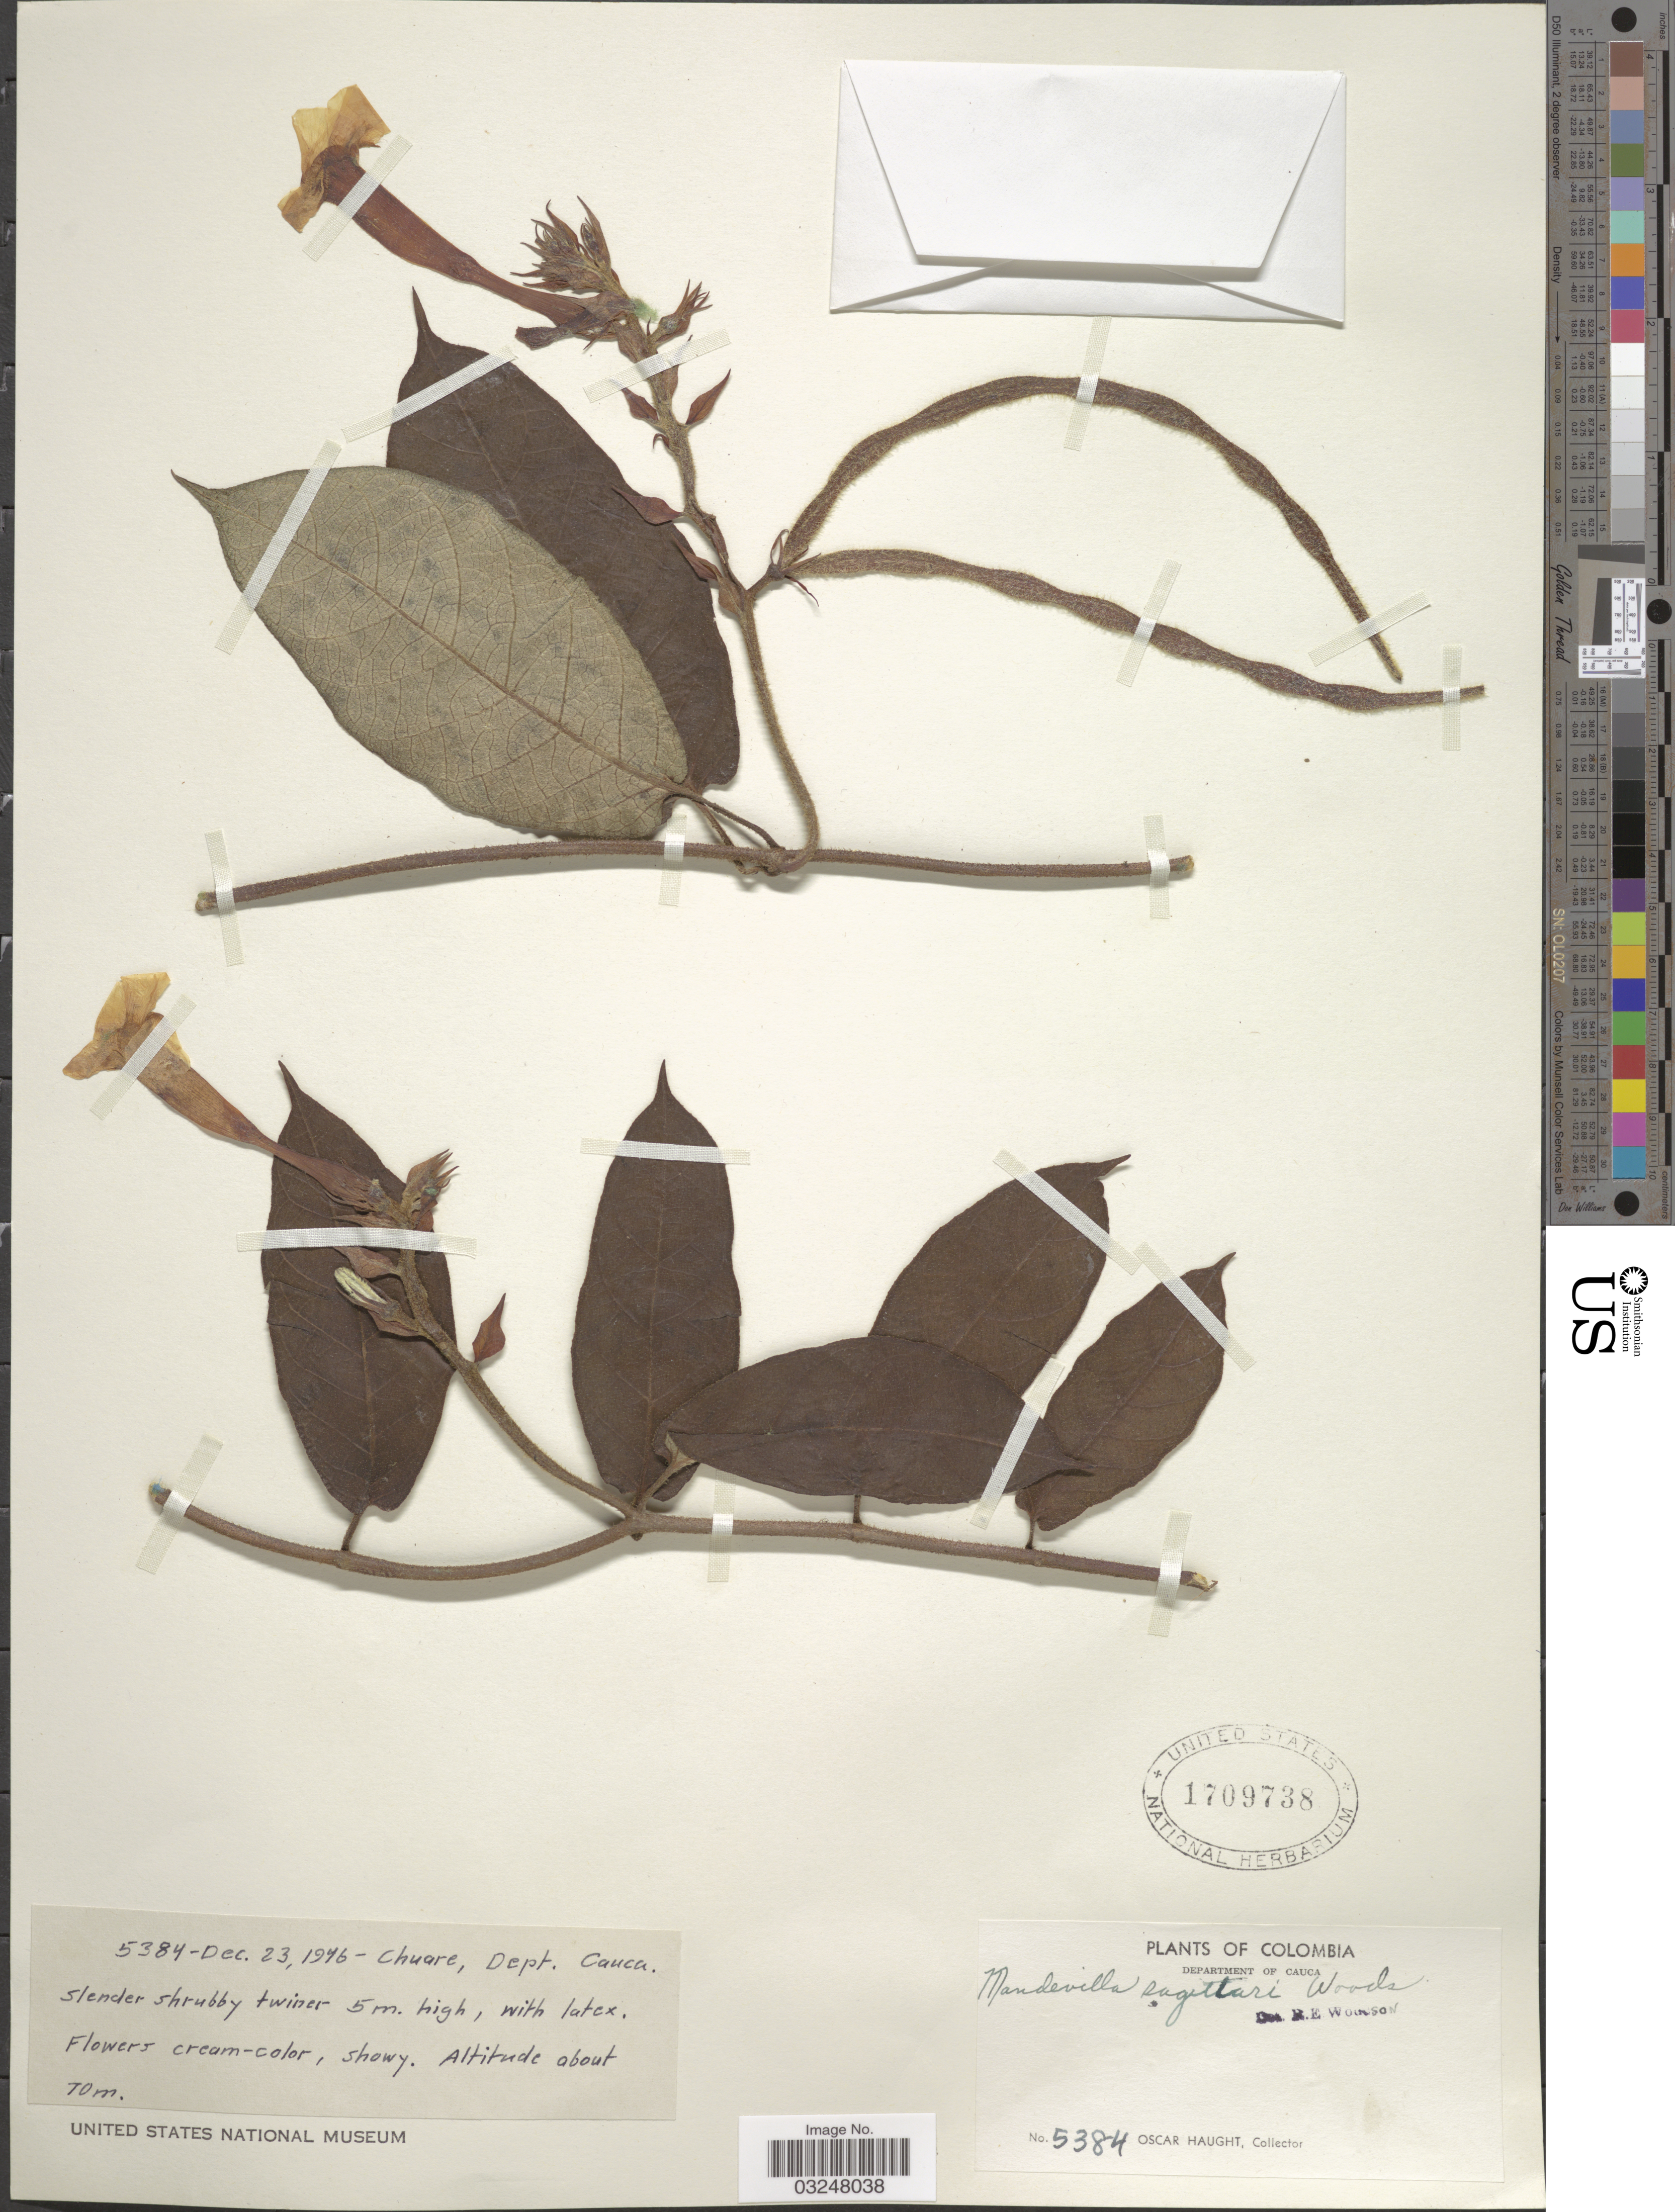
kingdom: Plantae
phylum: Tracheophyta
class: Magnoliopsida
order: Gentianales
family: Apocynaceae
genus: Mandevilla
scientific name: Mandevilla sagittarii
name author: Woodson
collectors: O. Haught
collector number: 5384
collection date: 1946-12-23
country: Colombia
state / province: Cauca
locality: Department of Cauca. Chuare.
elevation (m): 70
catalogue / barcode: US 1709738